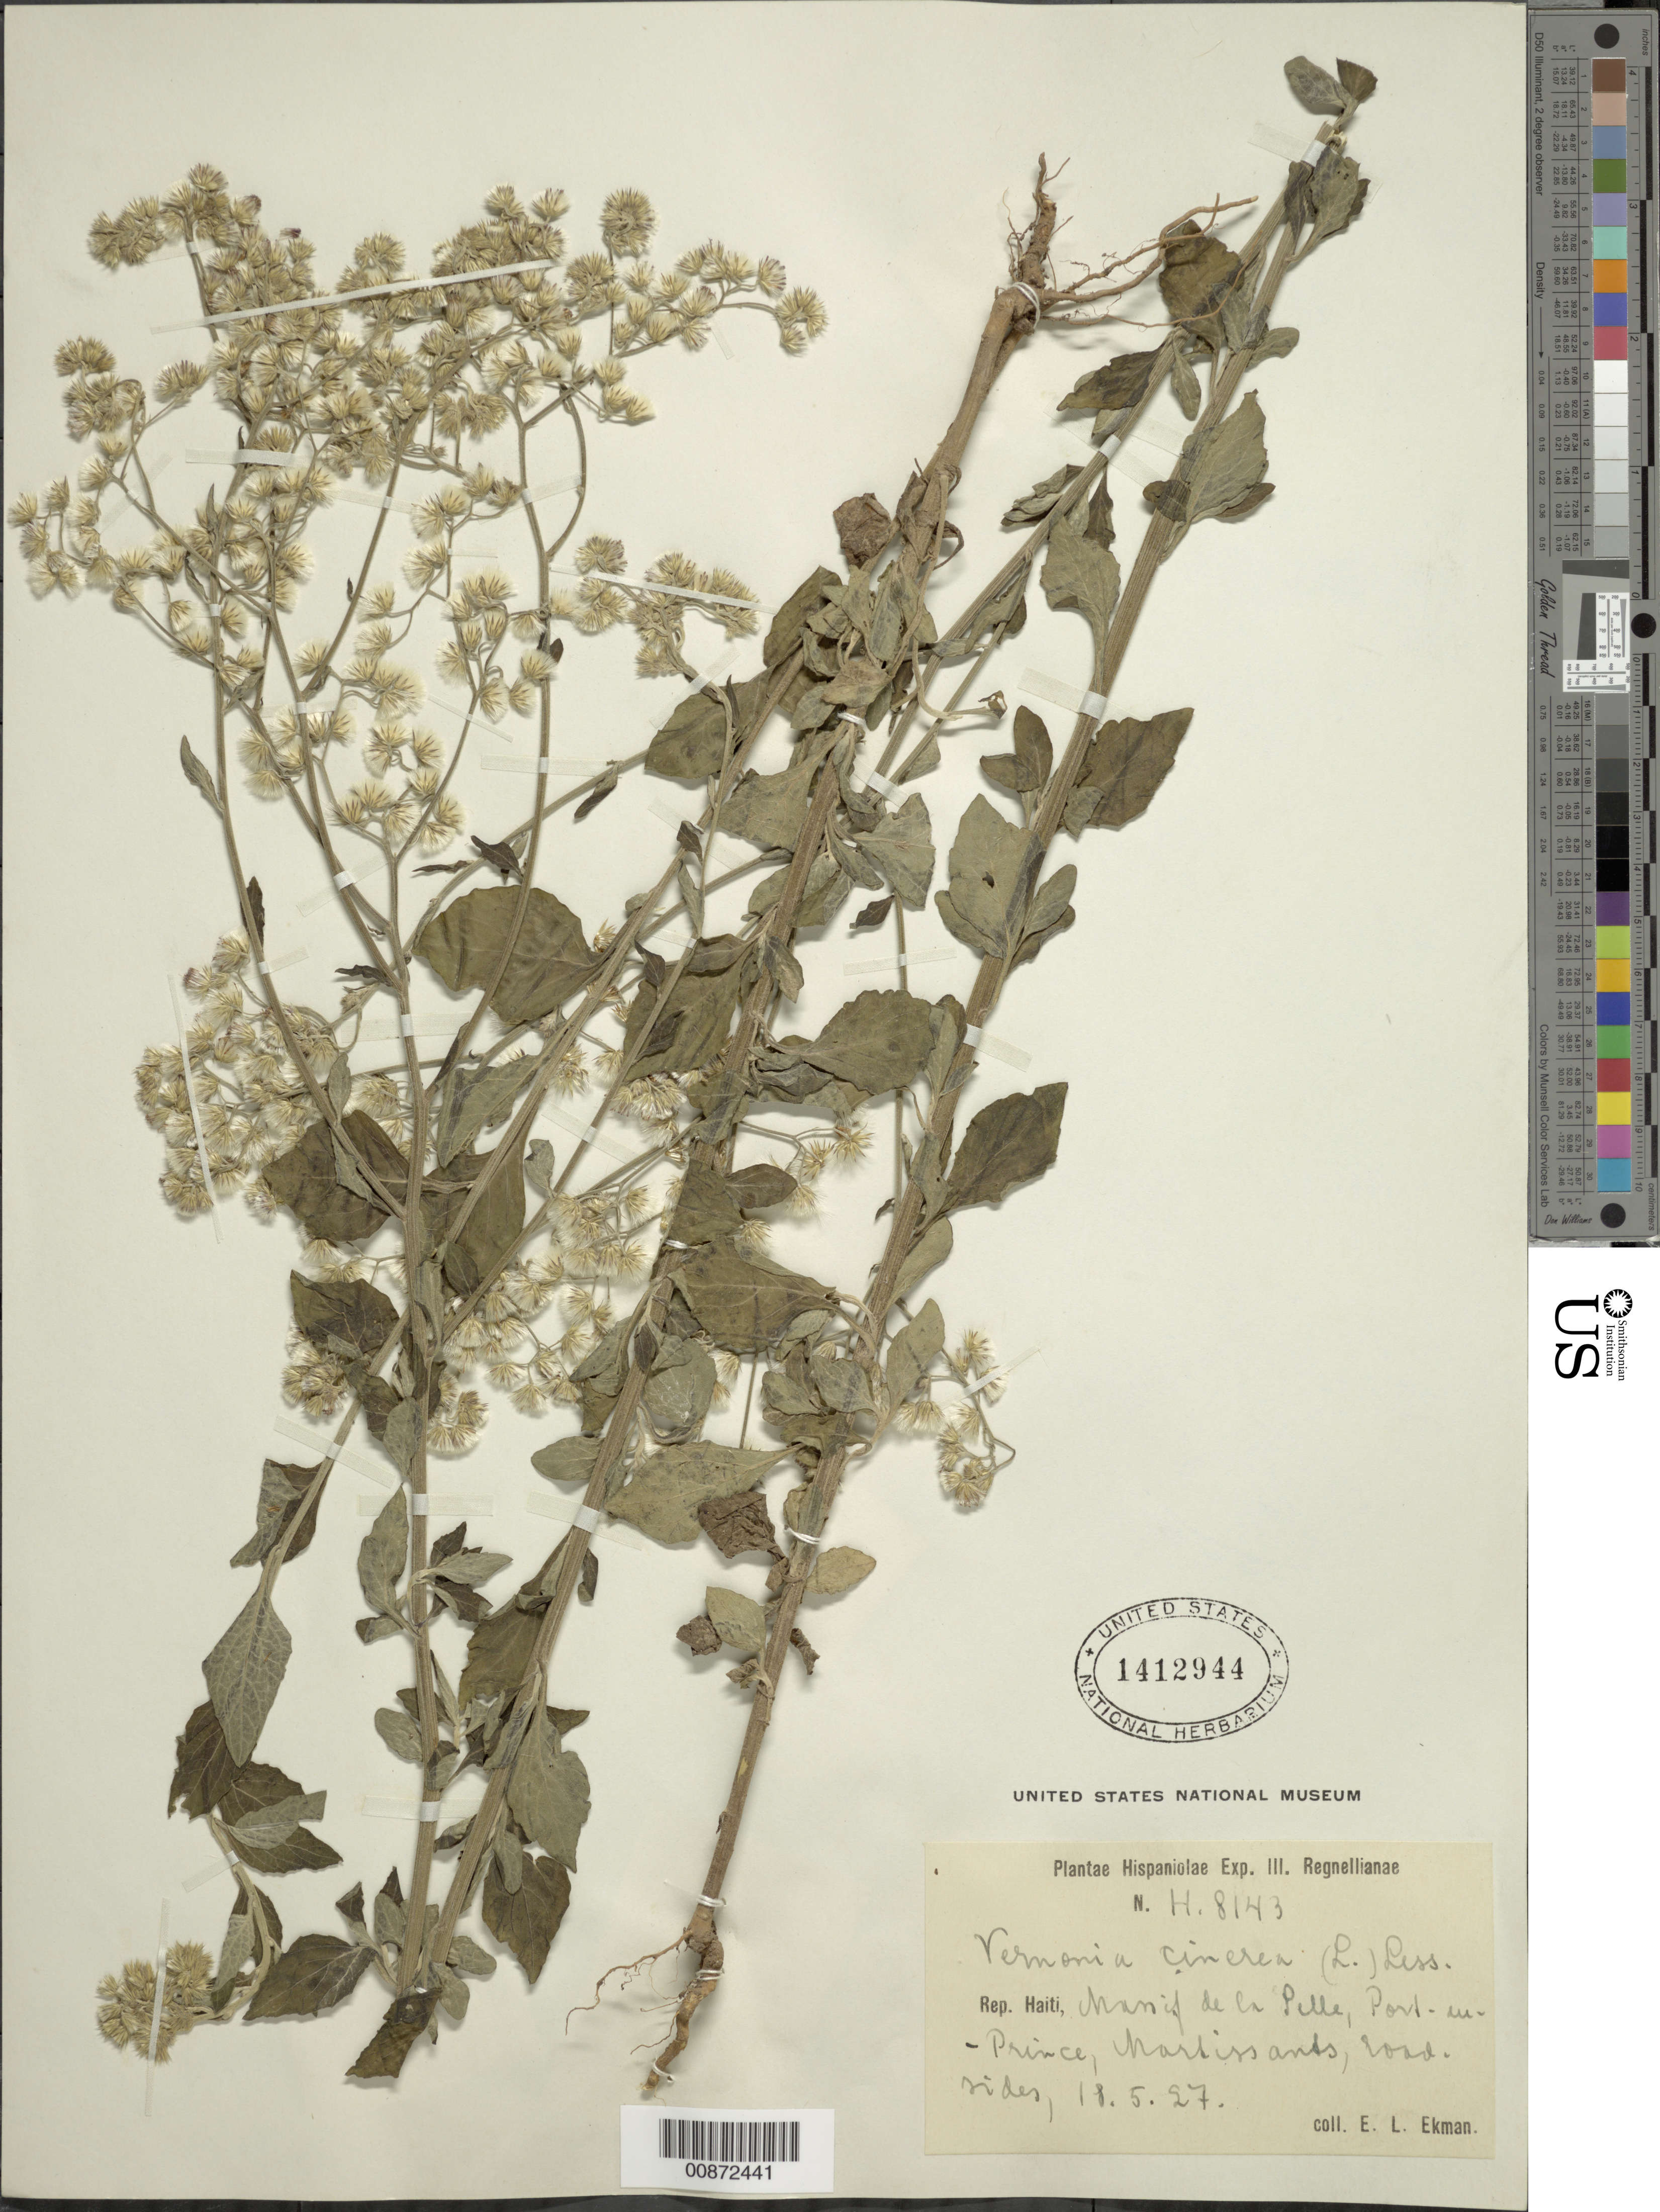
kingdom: Plantae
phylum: Tracheophyta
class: Magnoliopsida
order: Asterales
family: Asteraceae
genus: Cyanthillium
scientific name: Cyanthillium cinereum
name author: (L.) H. Rob.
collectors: E. L. Ekman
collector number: H 8143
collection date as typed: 18 May 1927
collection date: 1927-05-18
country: Haiti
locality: Massif de la Pelle, Port-au-Prince, Martissands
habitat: Roadsides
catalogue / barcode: US 1412944